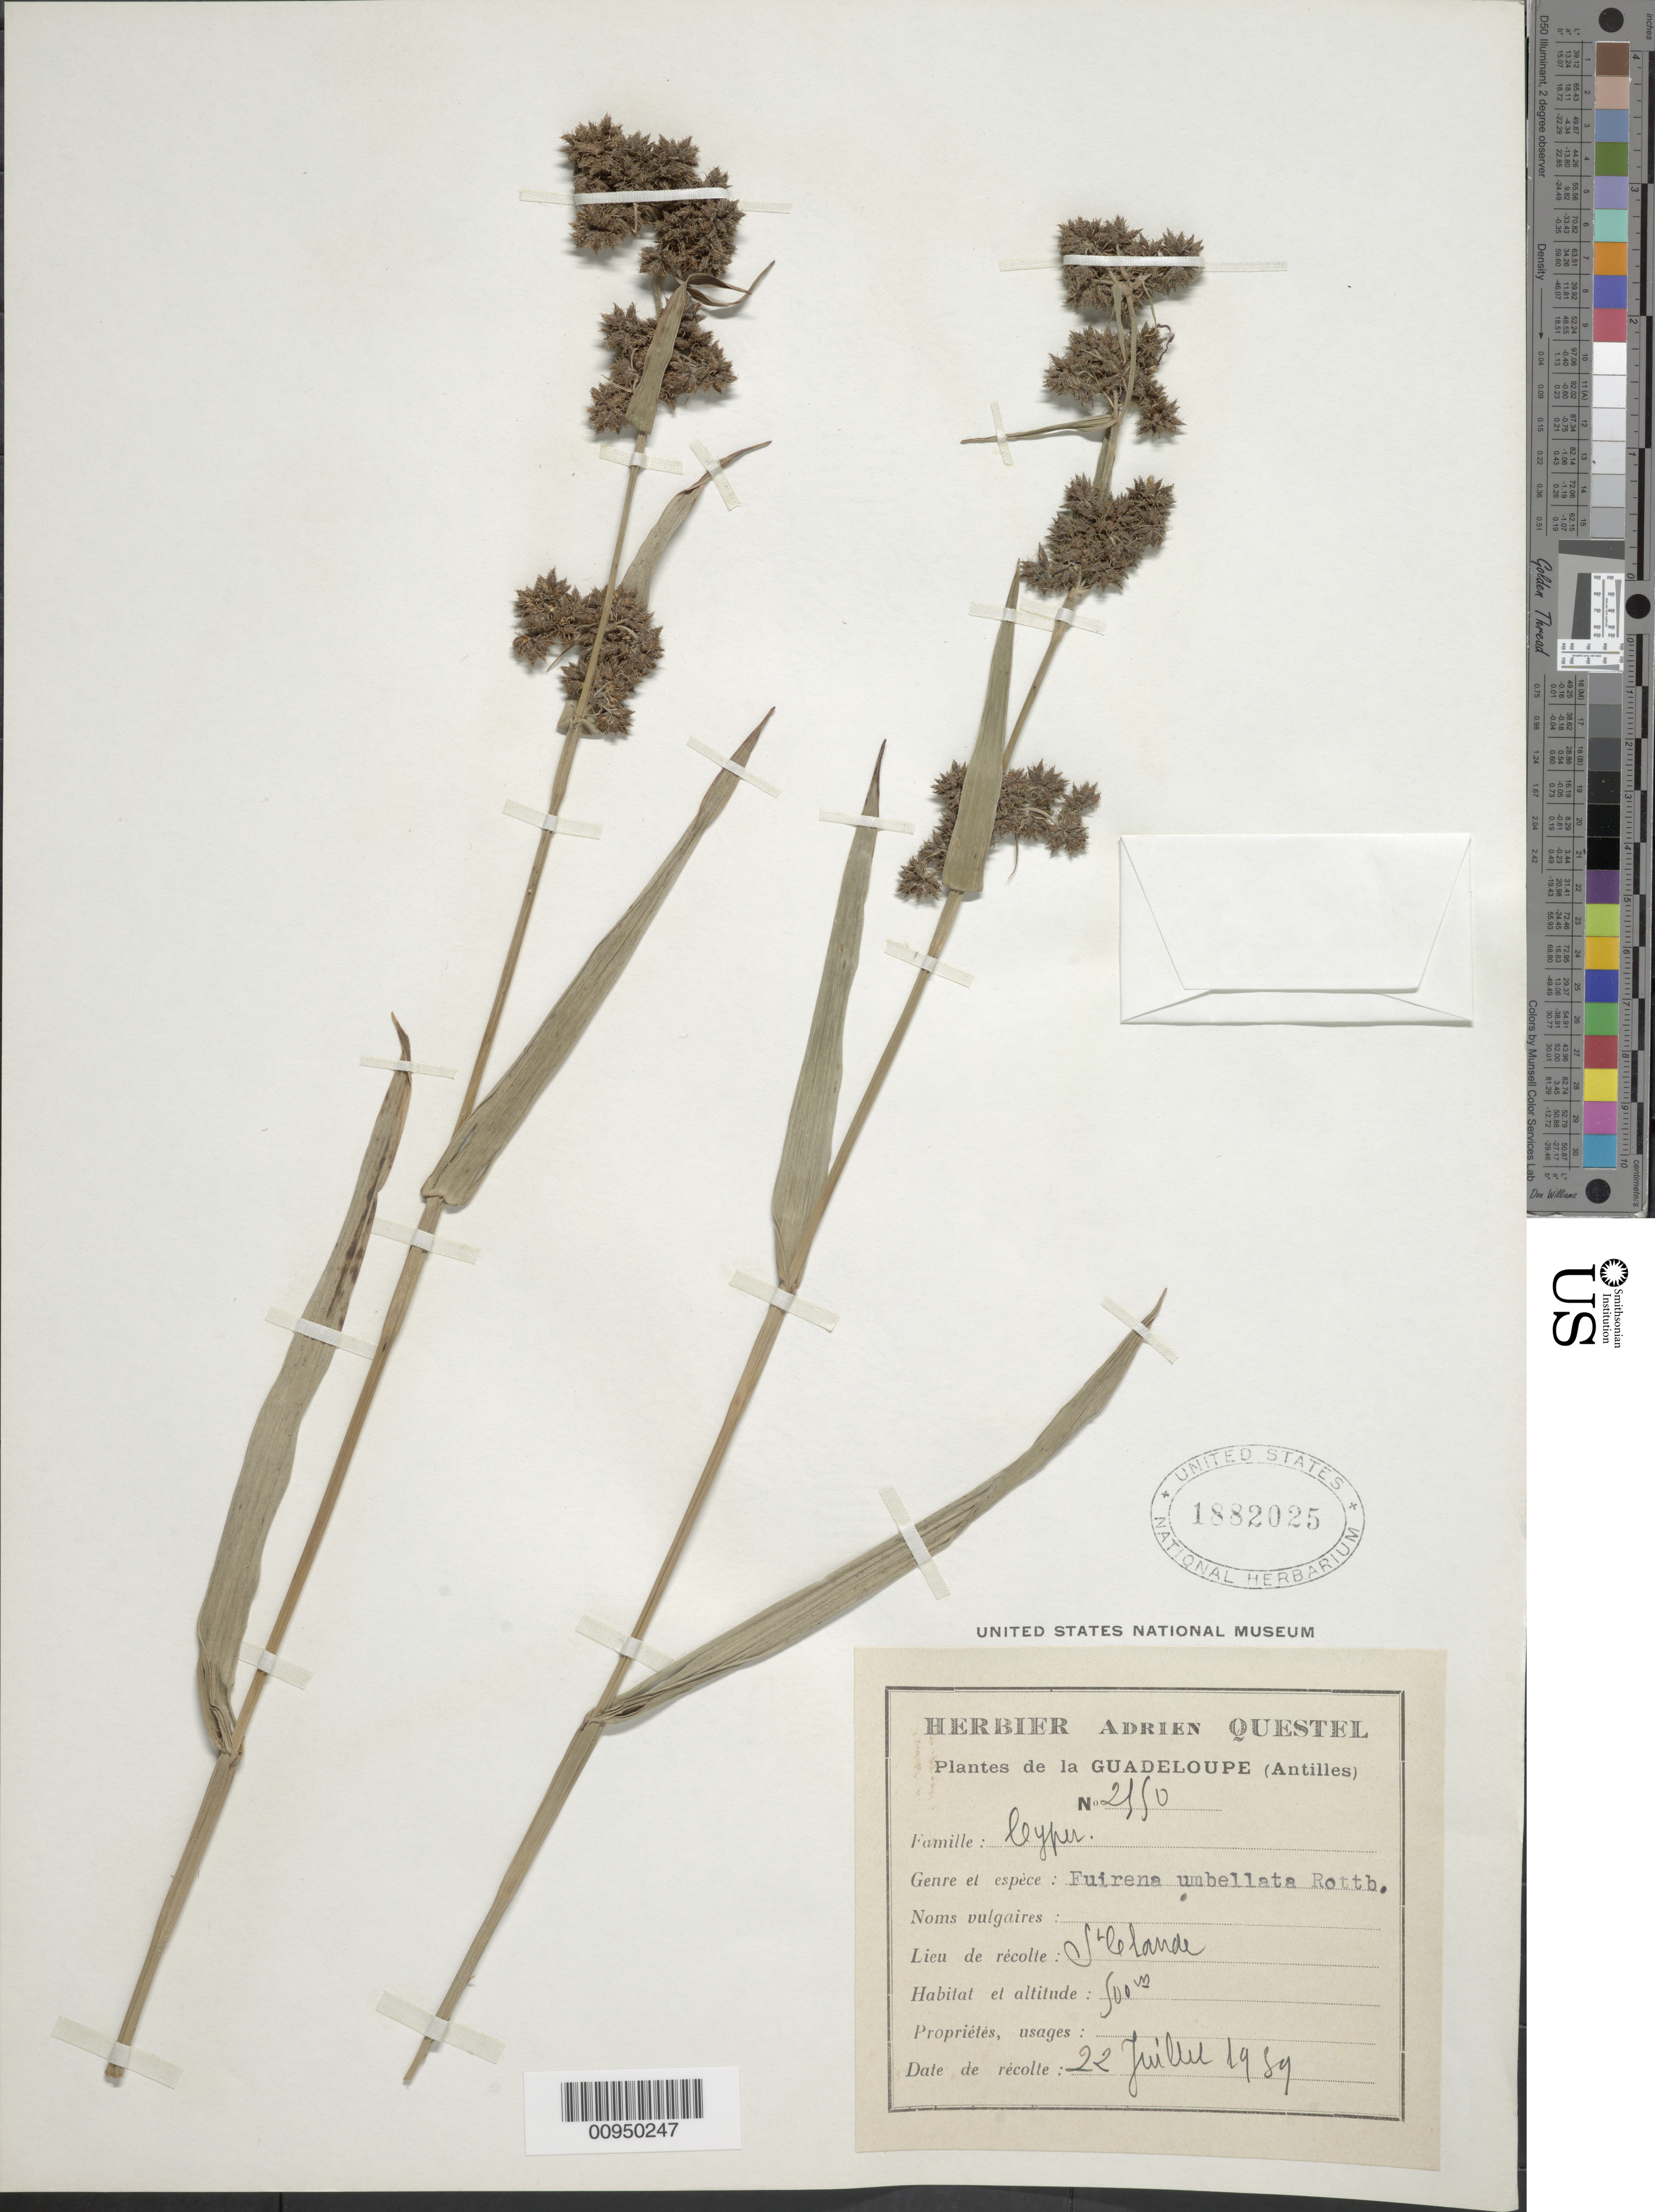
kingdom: Plantae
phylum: Tracheophyta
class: Liliopsida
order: Poales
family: Cyperaceae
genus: Fuirena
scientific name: Fuirena umbellata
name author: Rottb.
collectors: A. Questel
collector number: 2550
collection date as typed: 22 Jul 1959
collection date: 1959-07-22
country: Guadeloupe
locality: St. Claude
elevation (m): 500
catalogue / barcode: US 1882025